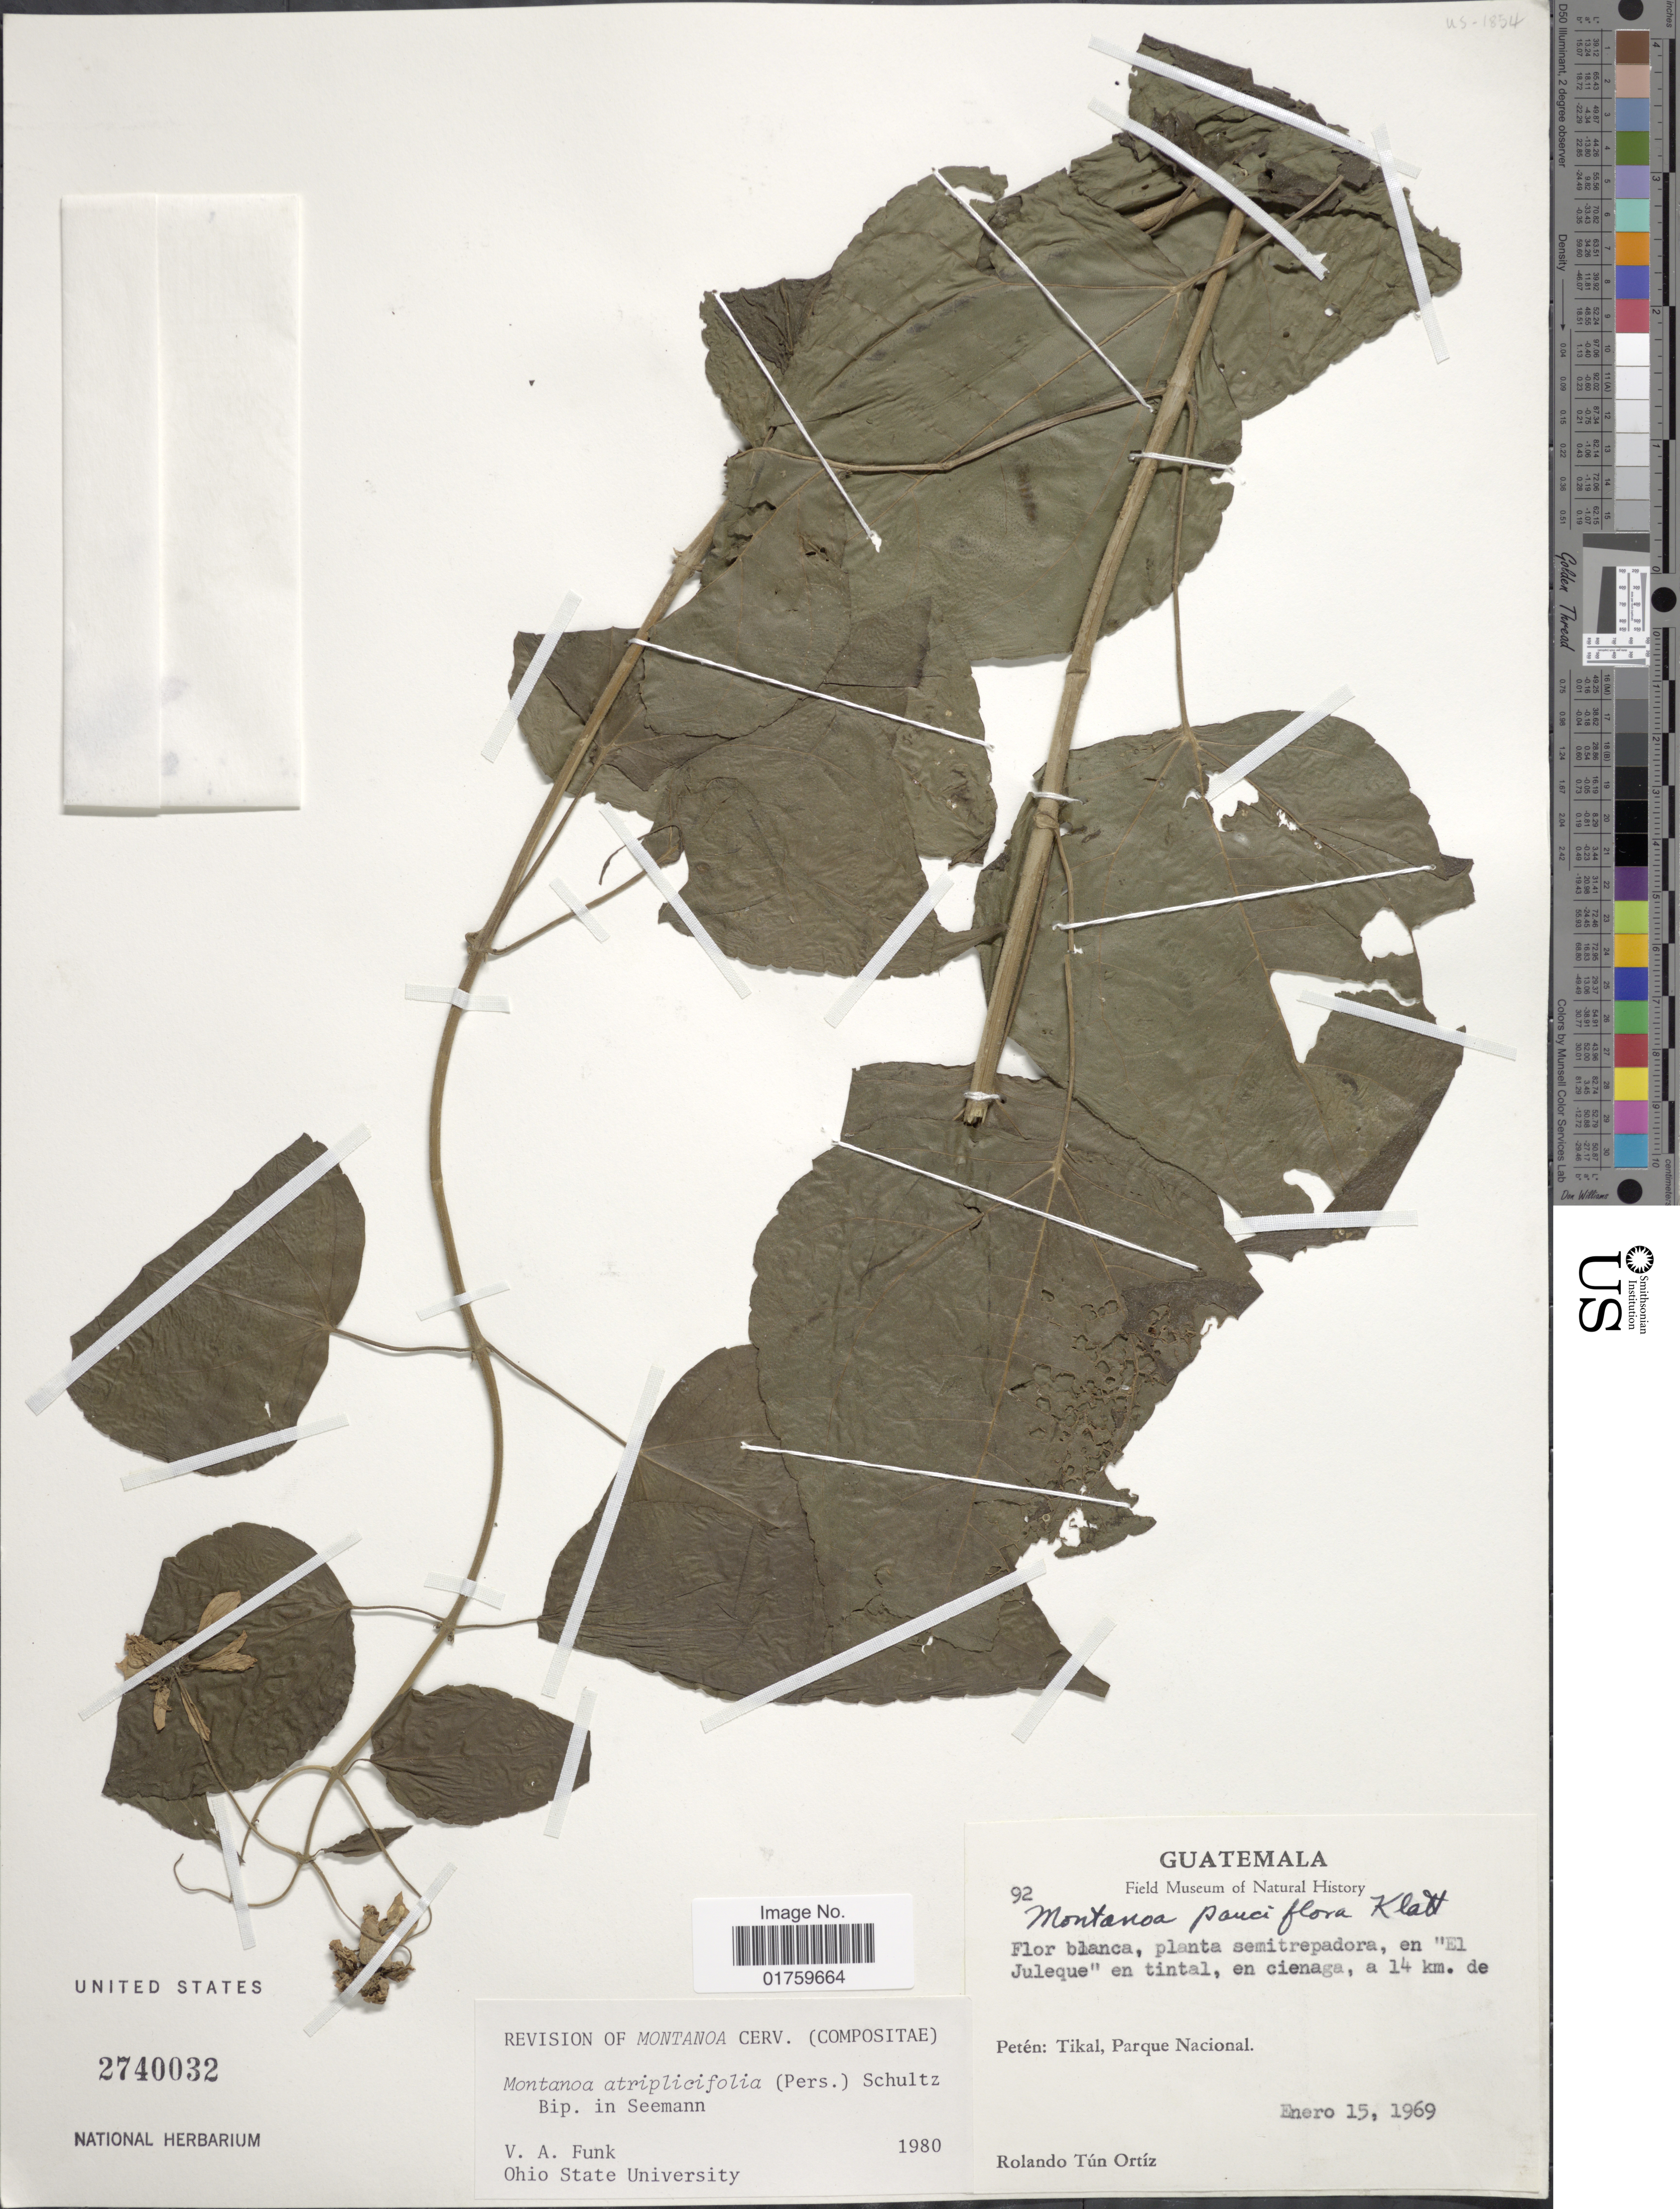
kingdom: Plantae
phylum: Tracheophyta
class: Magnoliopsida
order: Asterales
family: Asteraceae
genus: Montanoa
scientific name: Montanoa atriplicifolia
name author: (Pers.) Sch. Bip.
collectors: R. Tún Ortíz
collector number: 92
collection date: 1969-01-15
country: Guatemala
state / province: El Petén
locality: En cienaga, a 14 km. de, Tikal, Parque Nacional.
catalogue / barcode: US 2740032